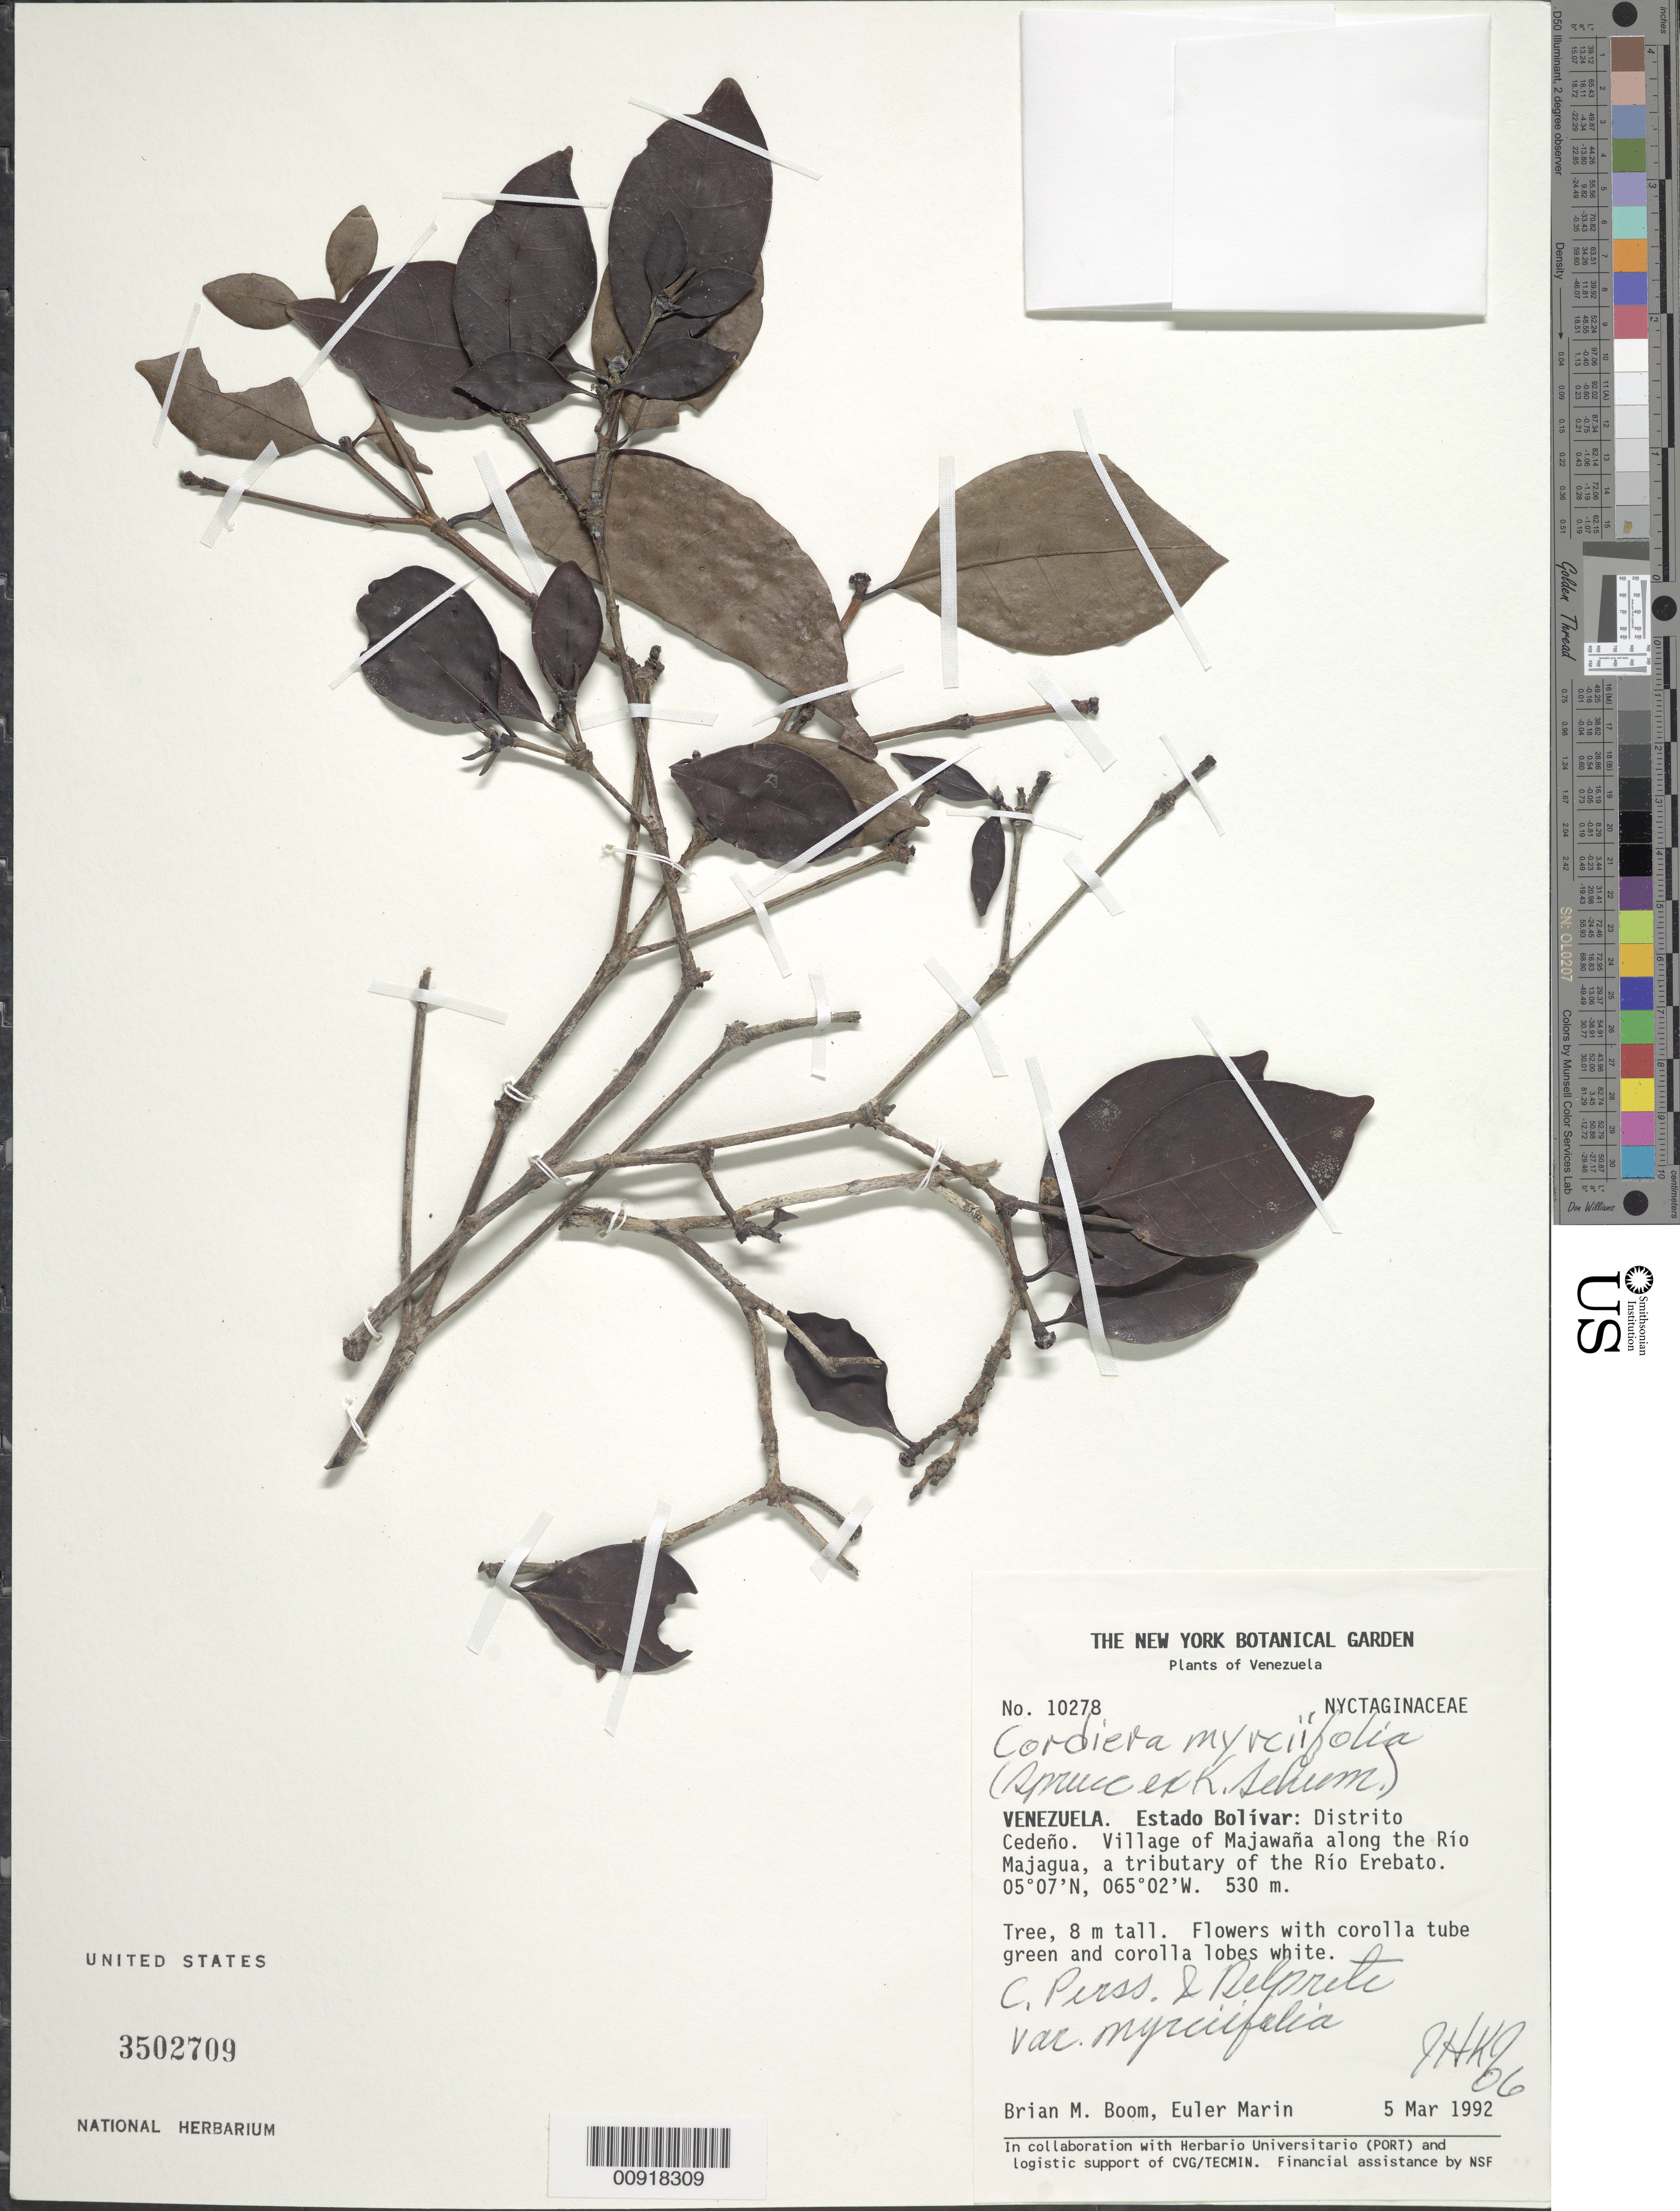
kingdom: Plantae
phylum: Tracheophyta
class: Magnoliopsida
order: Gentianales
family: Rubiaceae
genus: Cordiera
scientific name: Cordiera myrciifolia var. myrciifolia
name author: (K. Schum.) C.H. Perss. & Delprete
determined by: Kirkbride, J. H.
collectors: B. M. Boom & E. Marin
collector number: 10278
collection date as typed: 5-Mar-92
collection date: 1992-03-05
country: Venezuela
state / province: Bolívar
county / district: Cedeño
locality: Majawana village along the Río Majagua, tributary of the Río Erebato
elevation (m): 530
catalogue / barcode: US 3502709